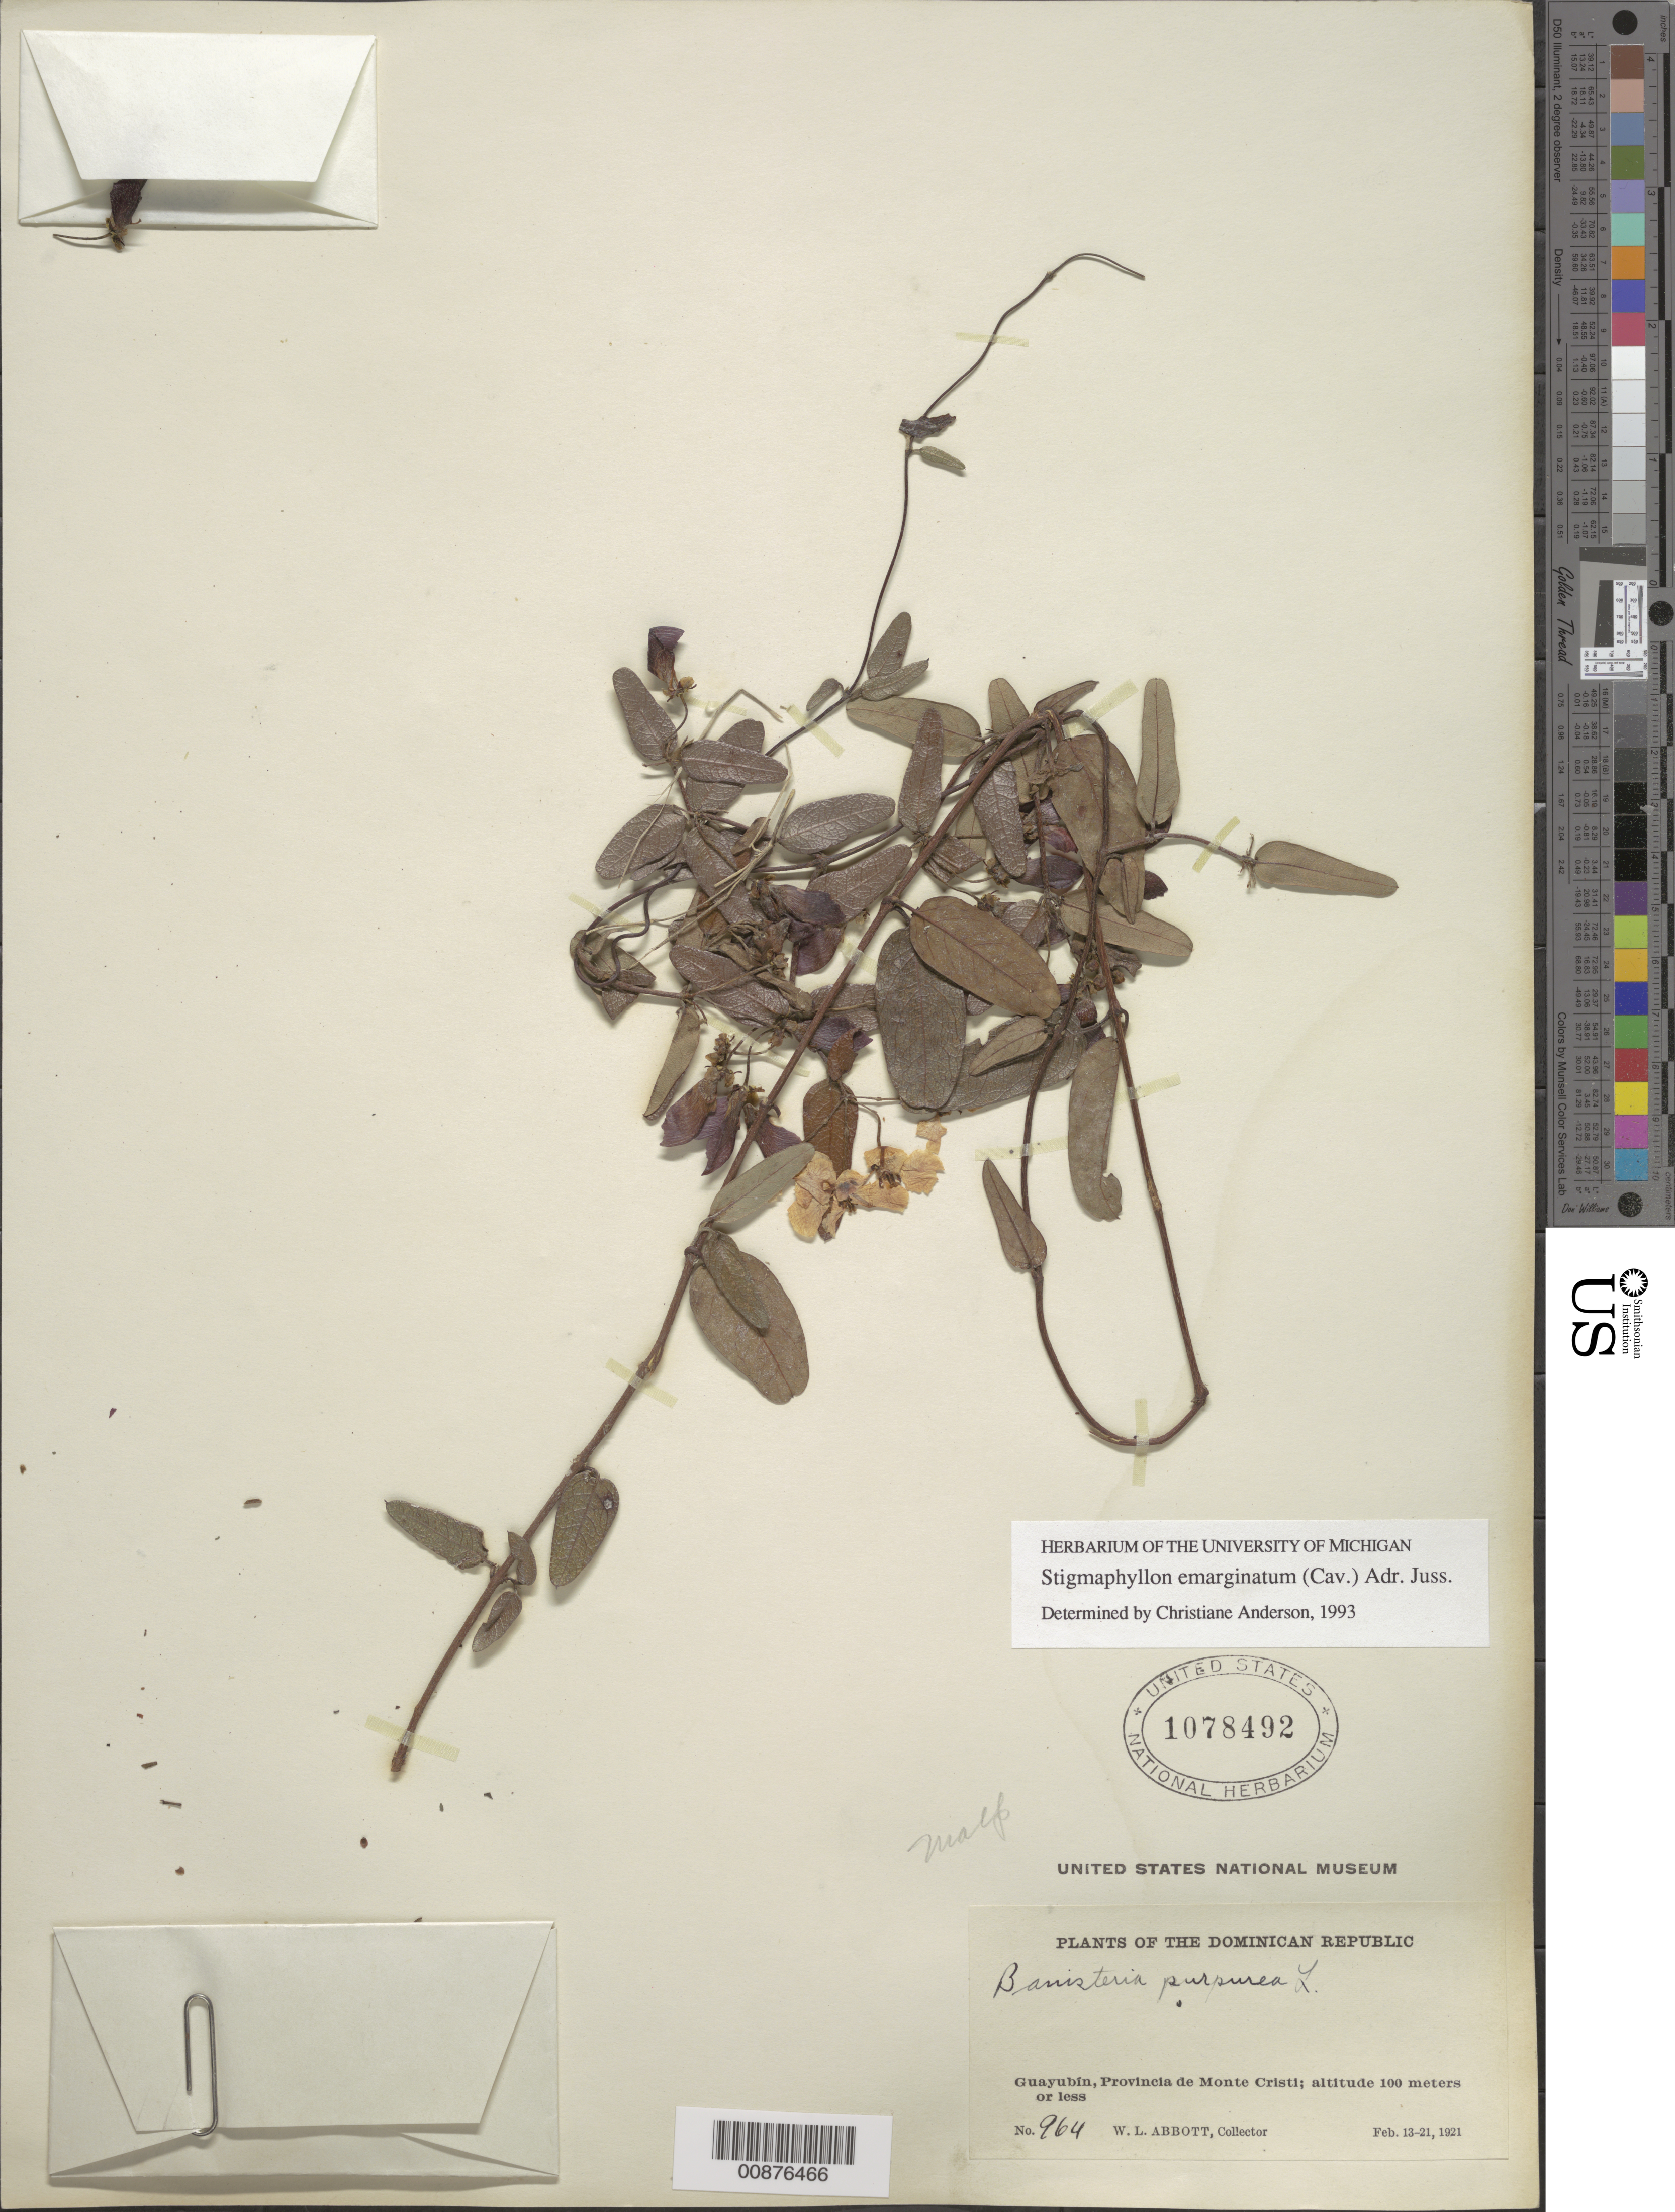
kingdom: Plantae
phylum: Tracheophyta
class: Magnoliopsida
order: Malpighiales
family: Malpighiaceae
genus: Stigmaphyllon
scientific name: Stigmaphyllon emarginatum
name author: (Cav.) A. Juss.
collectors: W. L. Abbott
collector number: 964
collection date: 1921-02-13/1921-02-21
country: Dominican Republic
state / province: Monte Cristi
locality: Guayubín.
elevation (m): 100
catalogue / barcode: US 1078492